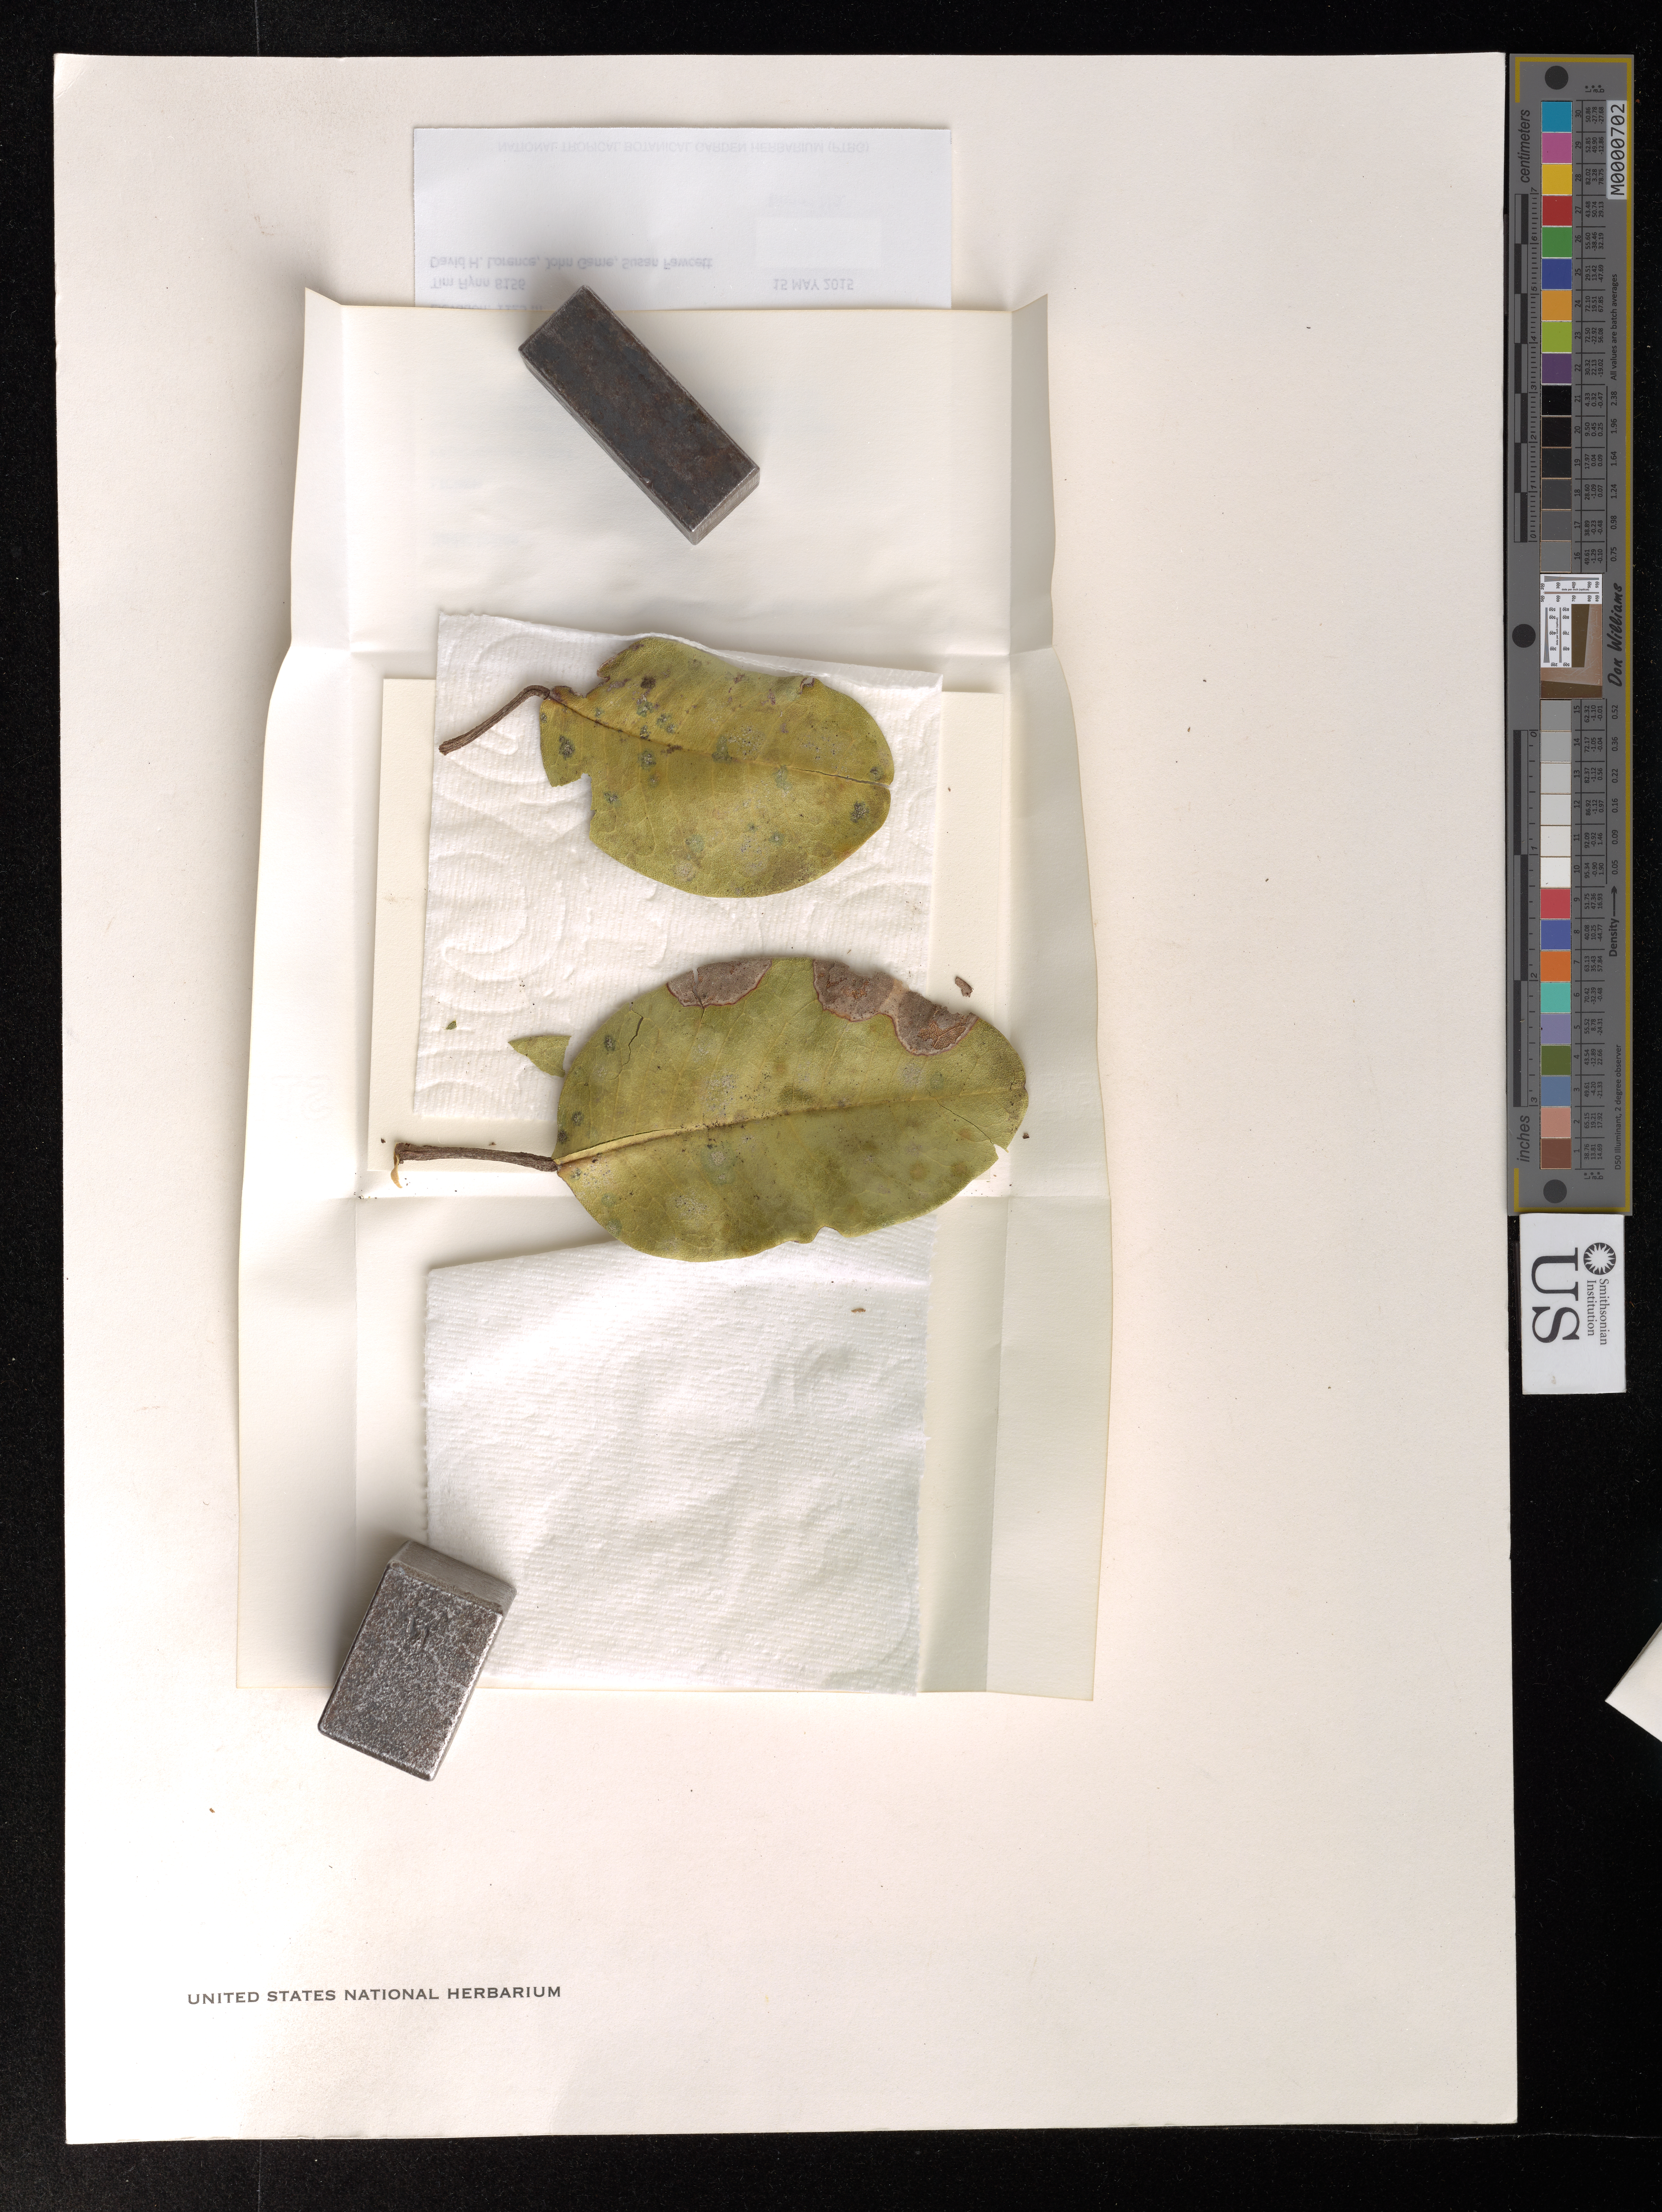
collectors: T. W. Flynn, D. Lorence, J. Game & S. Fawcett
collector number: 8156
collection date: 2015-05-15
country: United States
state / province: Hawaii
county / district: Kauai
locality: Kauai Waimea District. Na Pali-Kona Forest Reserve (Unit B). Kohua Ridge Trail.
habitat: Exposed ridgetop. Montane mesic forest. Cominated by Acacia koa with Dodonaea, Euphorbia atrococca, Metrosideros polymorpha, and Dianella.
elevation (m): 1123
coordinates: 22.107567, -159.617817